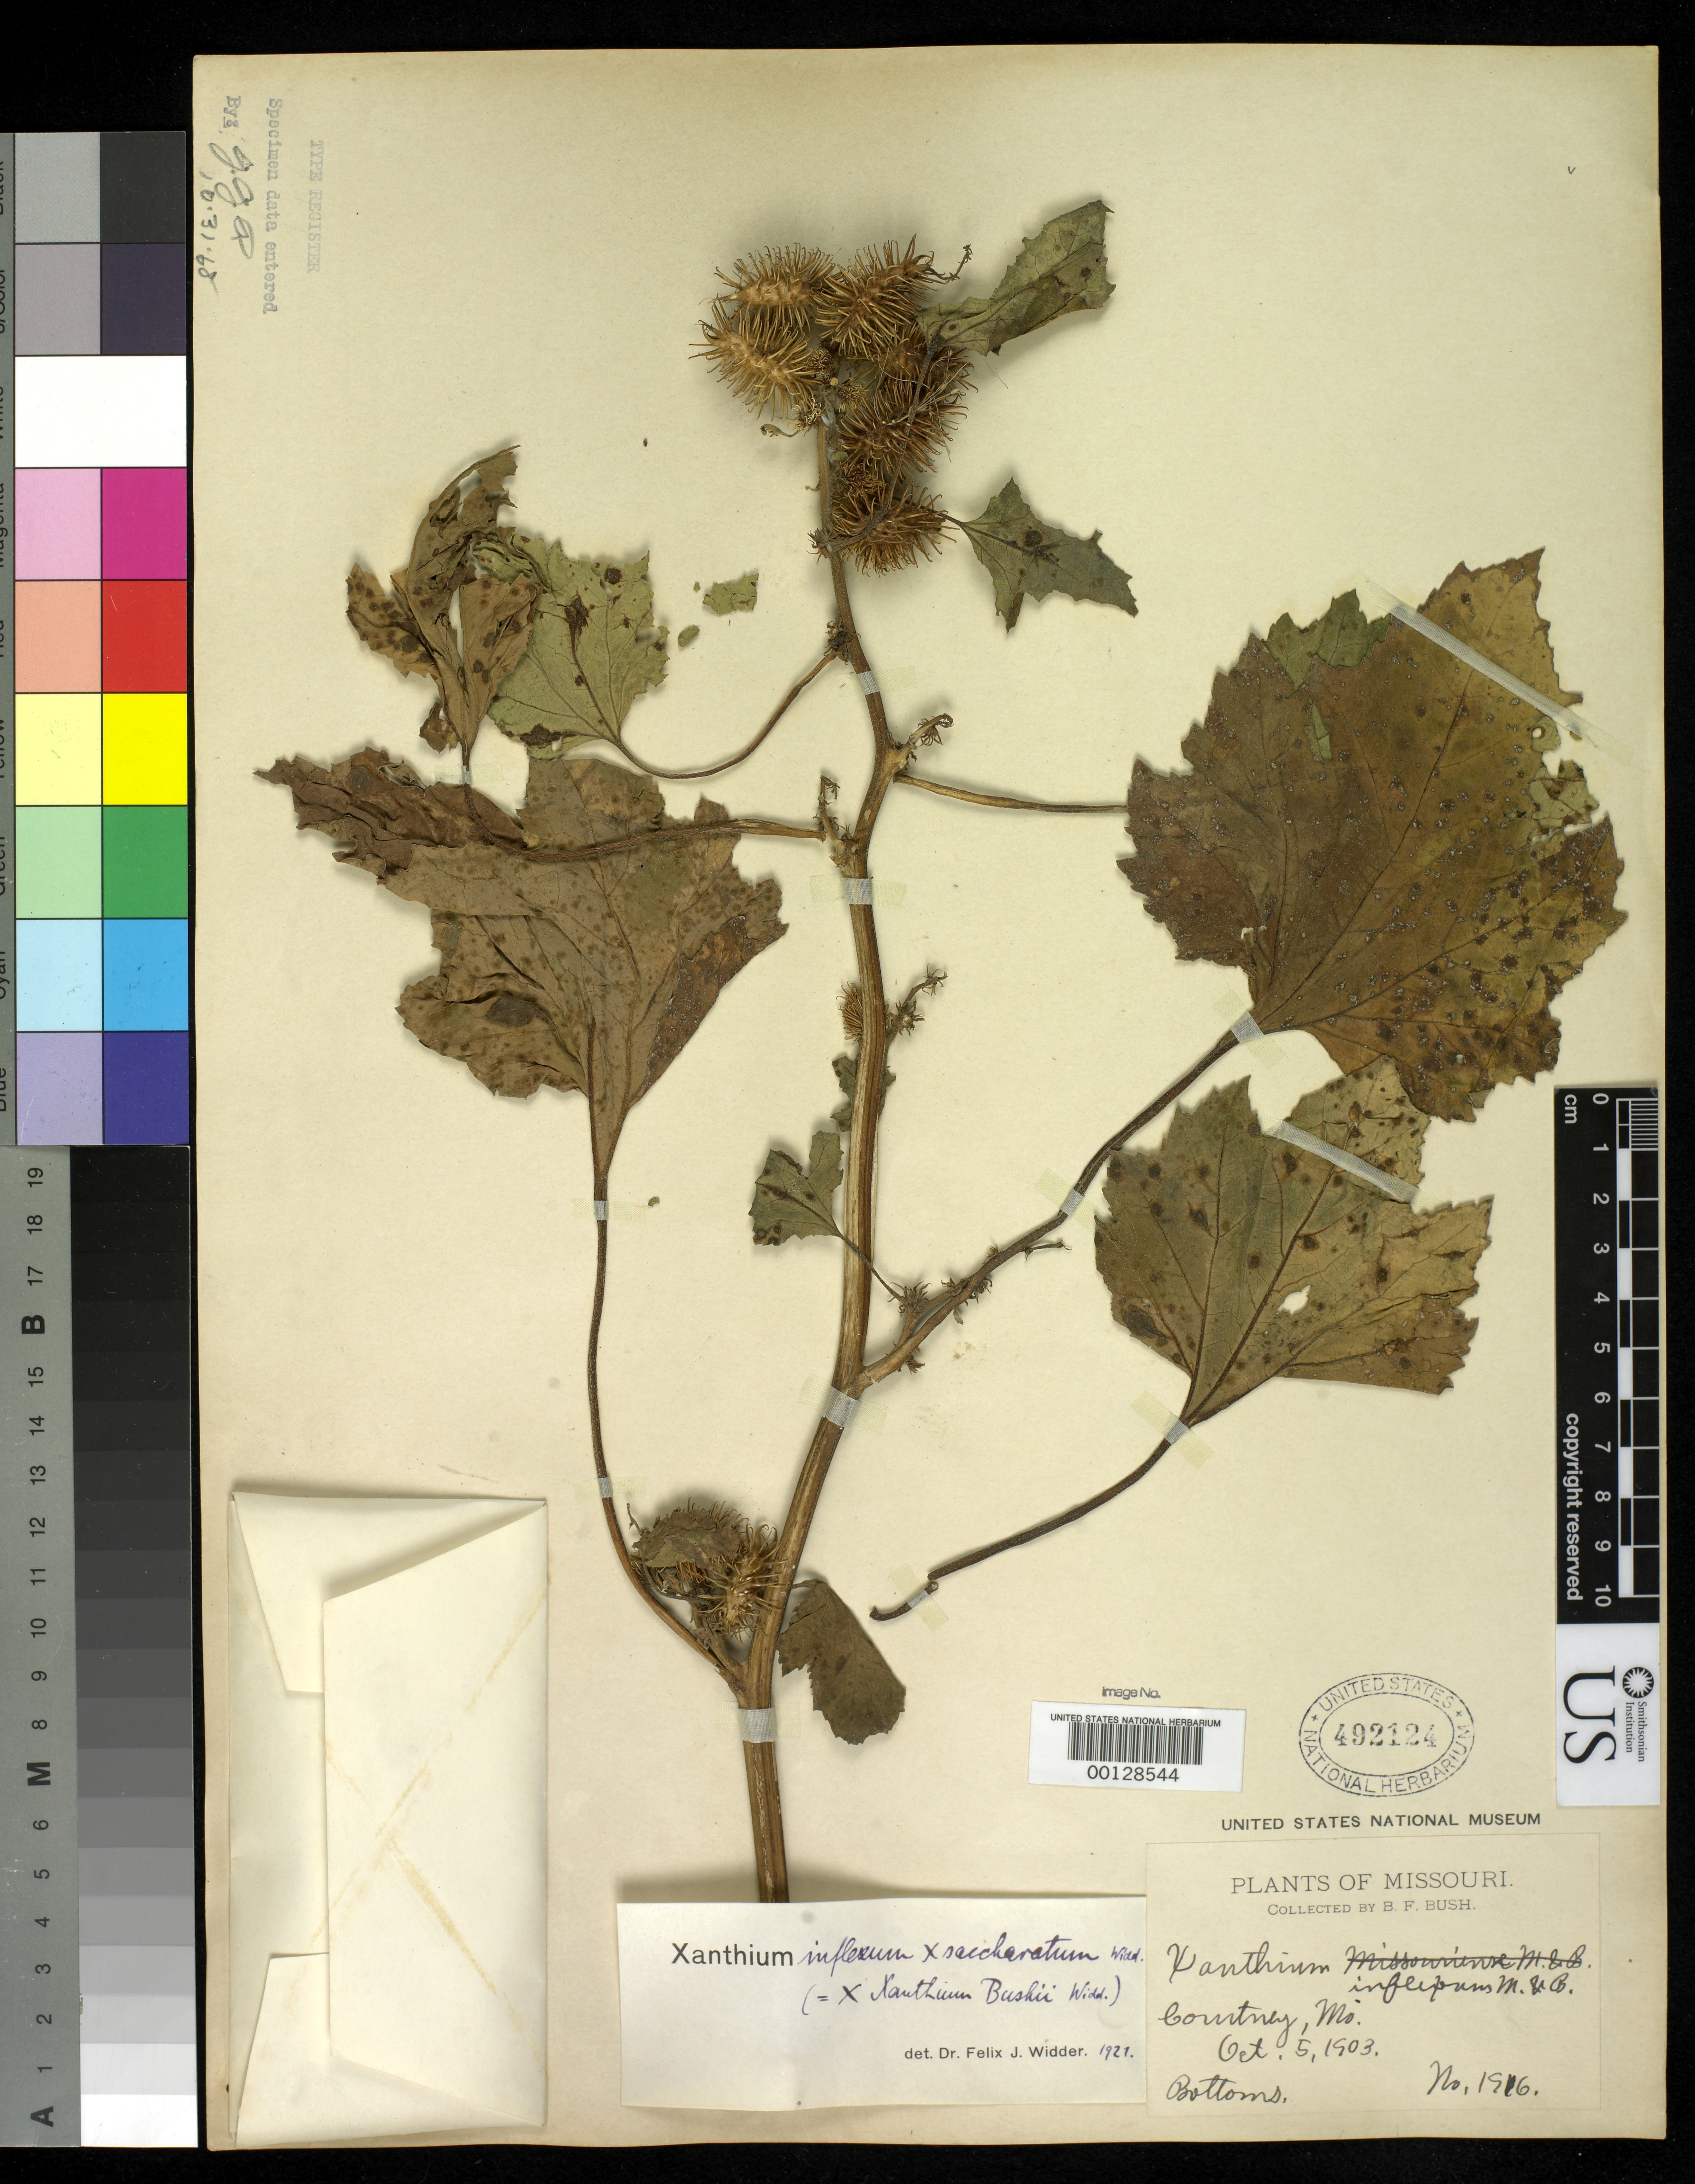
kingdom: Plantae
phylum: Tracheophyta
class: Magnoliopsida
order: Asterales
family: Asteraceae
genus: Xanthium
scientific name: Xanthium x bushii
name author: Widder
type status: Holotype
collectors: B. F. Bush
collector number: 1916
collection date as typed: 05 Oct 1903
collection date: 1903-10-05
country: United States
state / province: Missouri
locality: Courtney Bottoms.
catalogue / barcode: US 492124